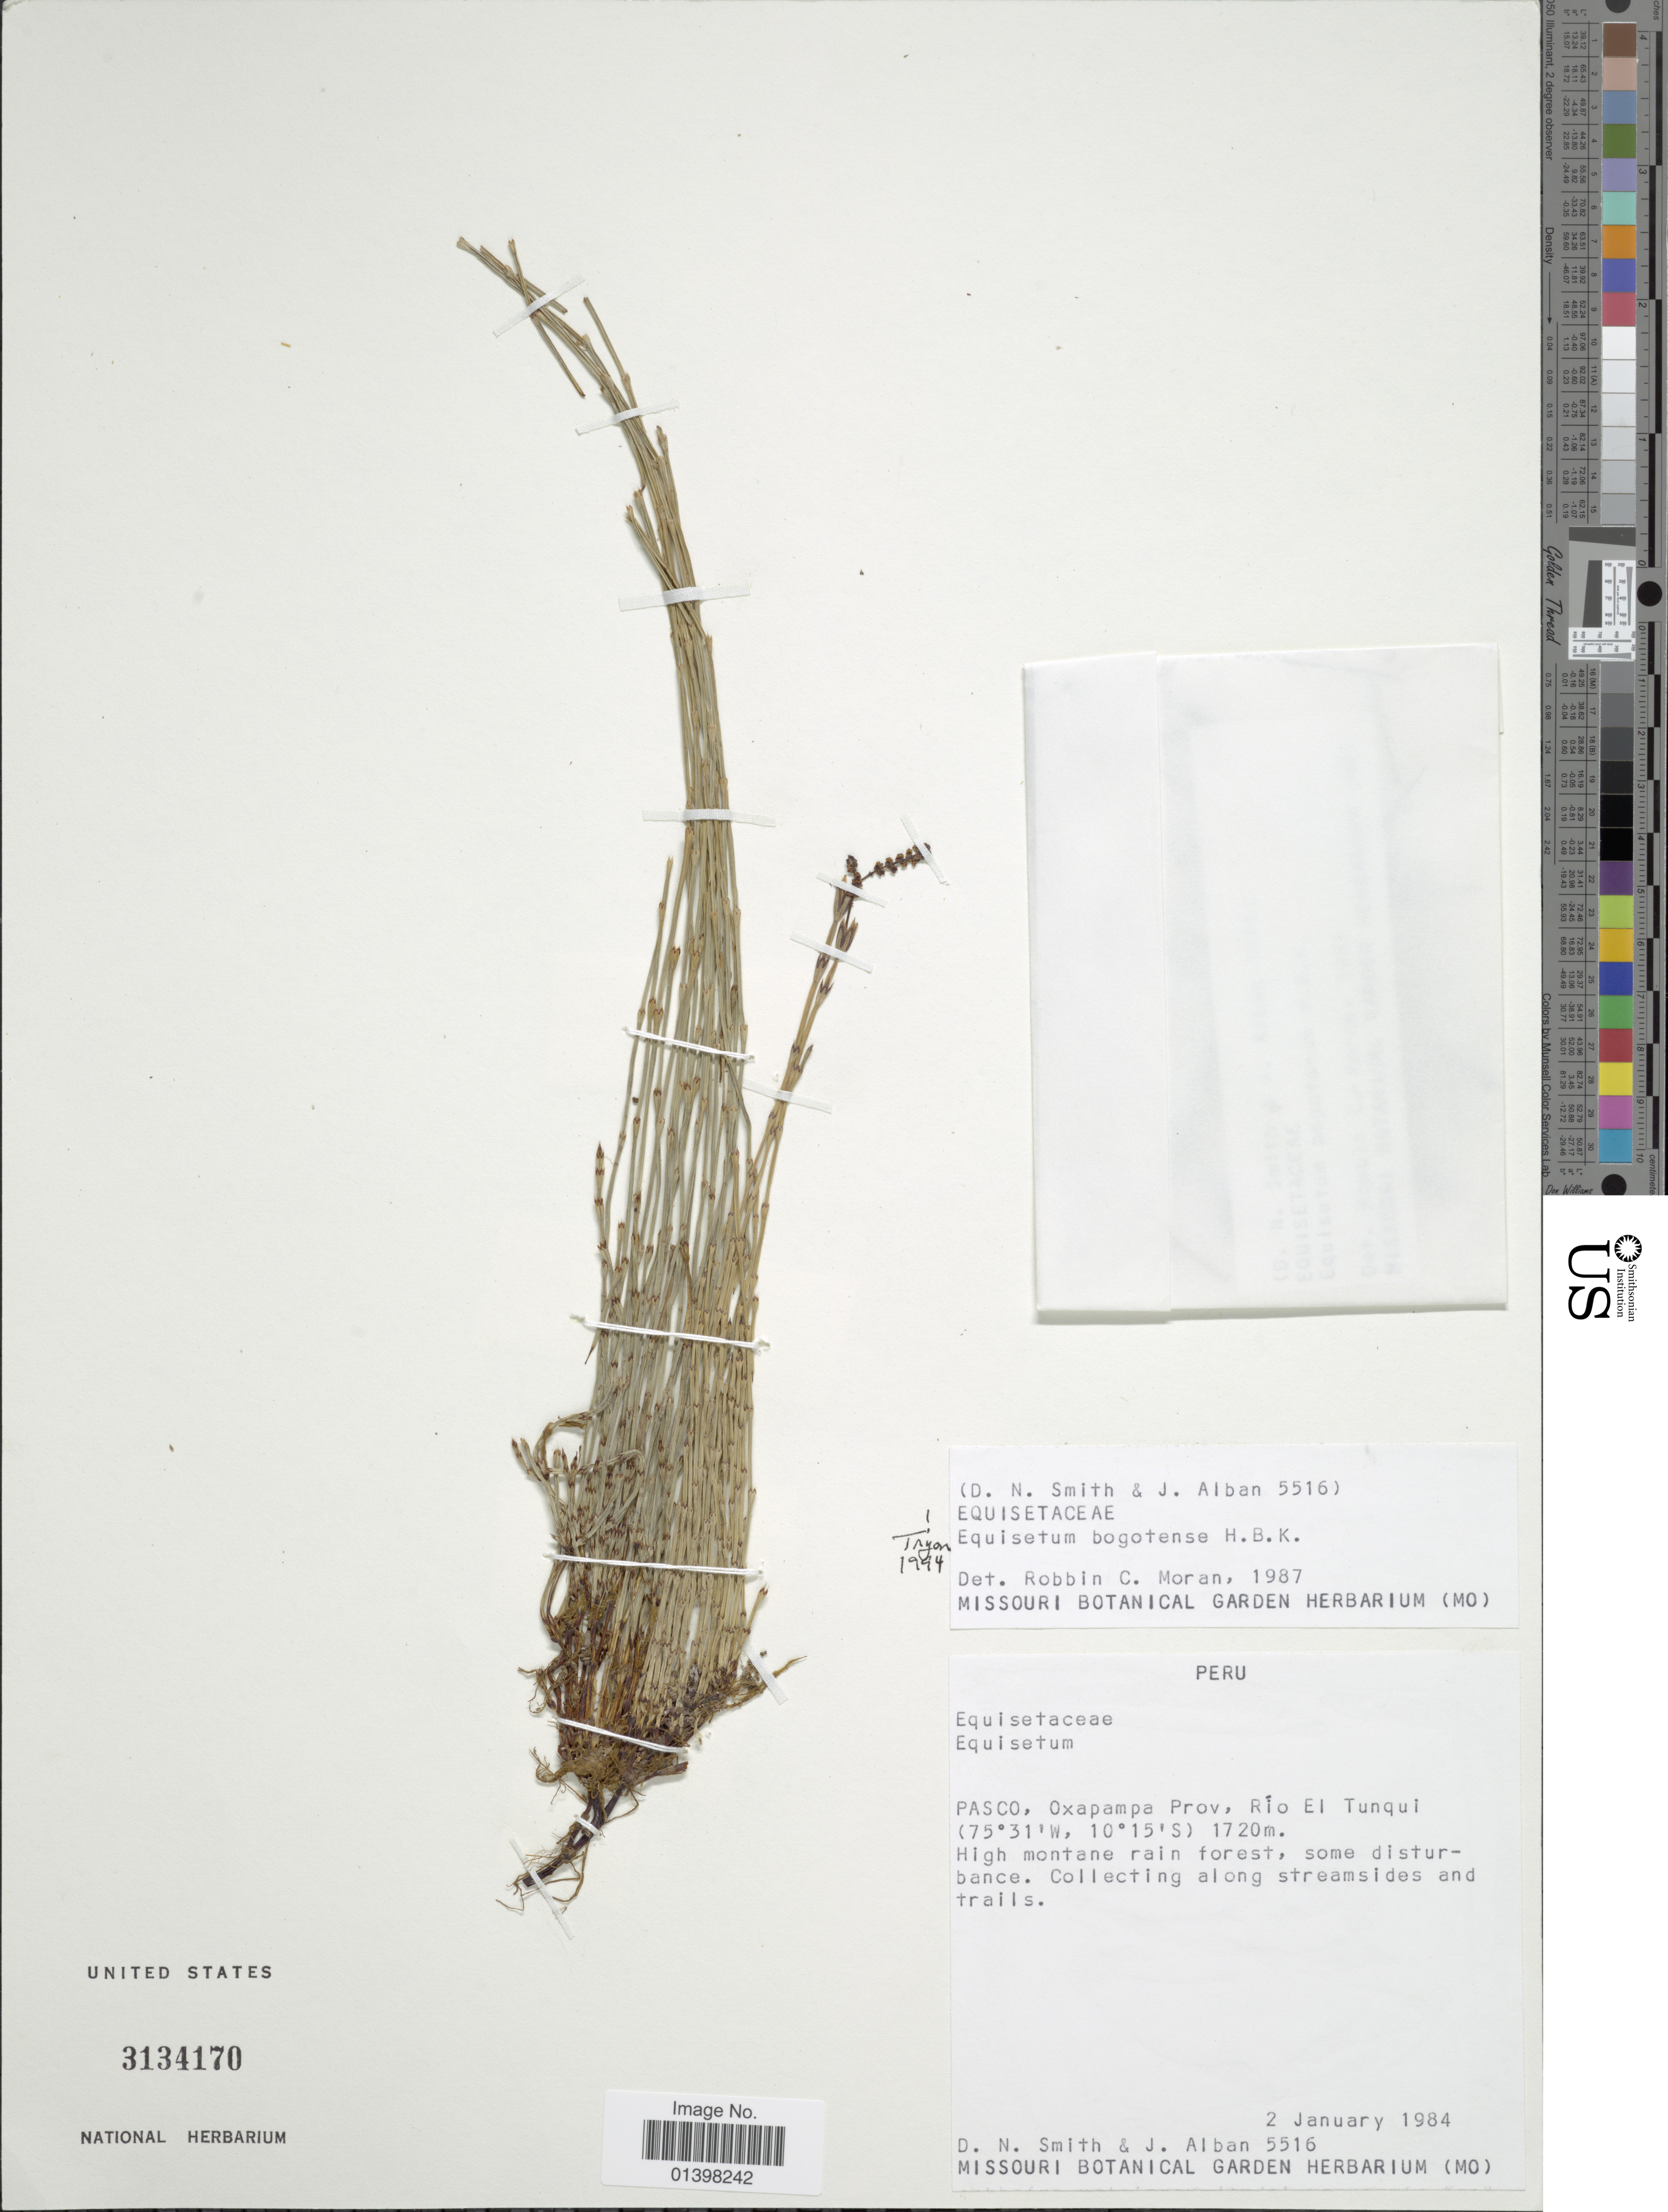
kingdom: Plantae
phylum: Tracheophyta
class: Polypodiopsida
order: Equisetales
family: Equisetaceae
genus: Equisetum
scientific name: Equisetum bogotense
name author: Kunth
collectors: D. Smith & J. Alban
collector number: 5516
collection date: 1984-01-02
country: Peru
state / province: Pasco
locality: Oxapampa Prov. Rio El Tunqui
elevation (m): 1720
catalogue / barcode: US 3134170